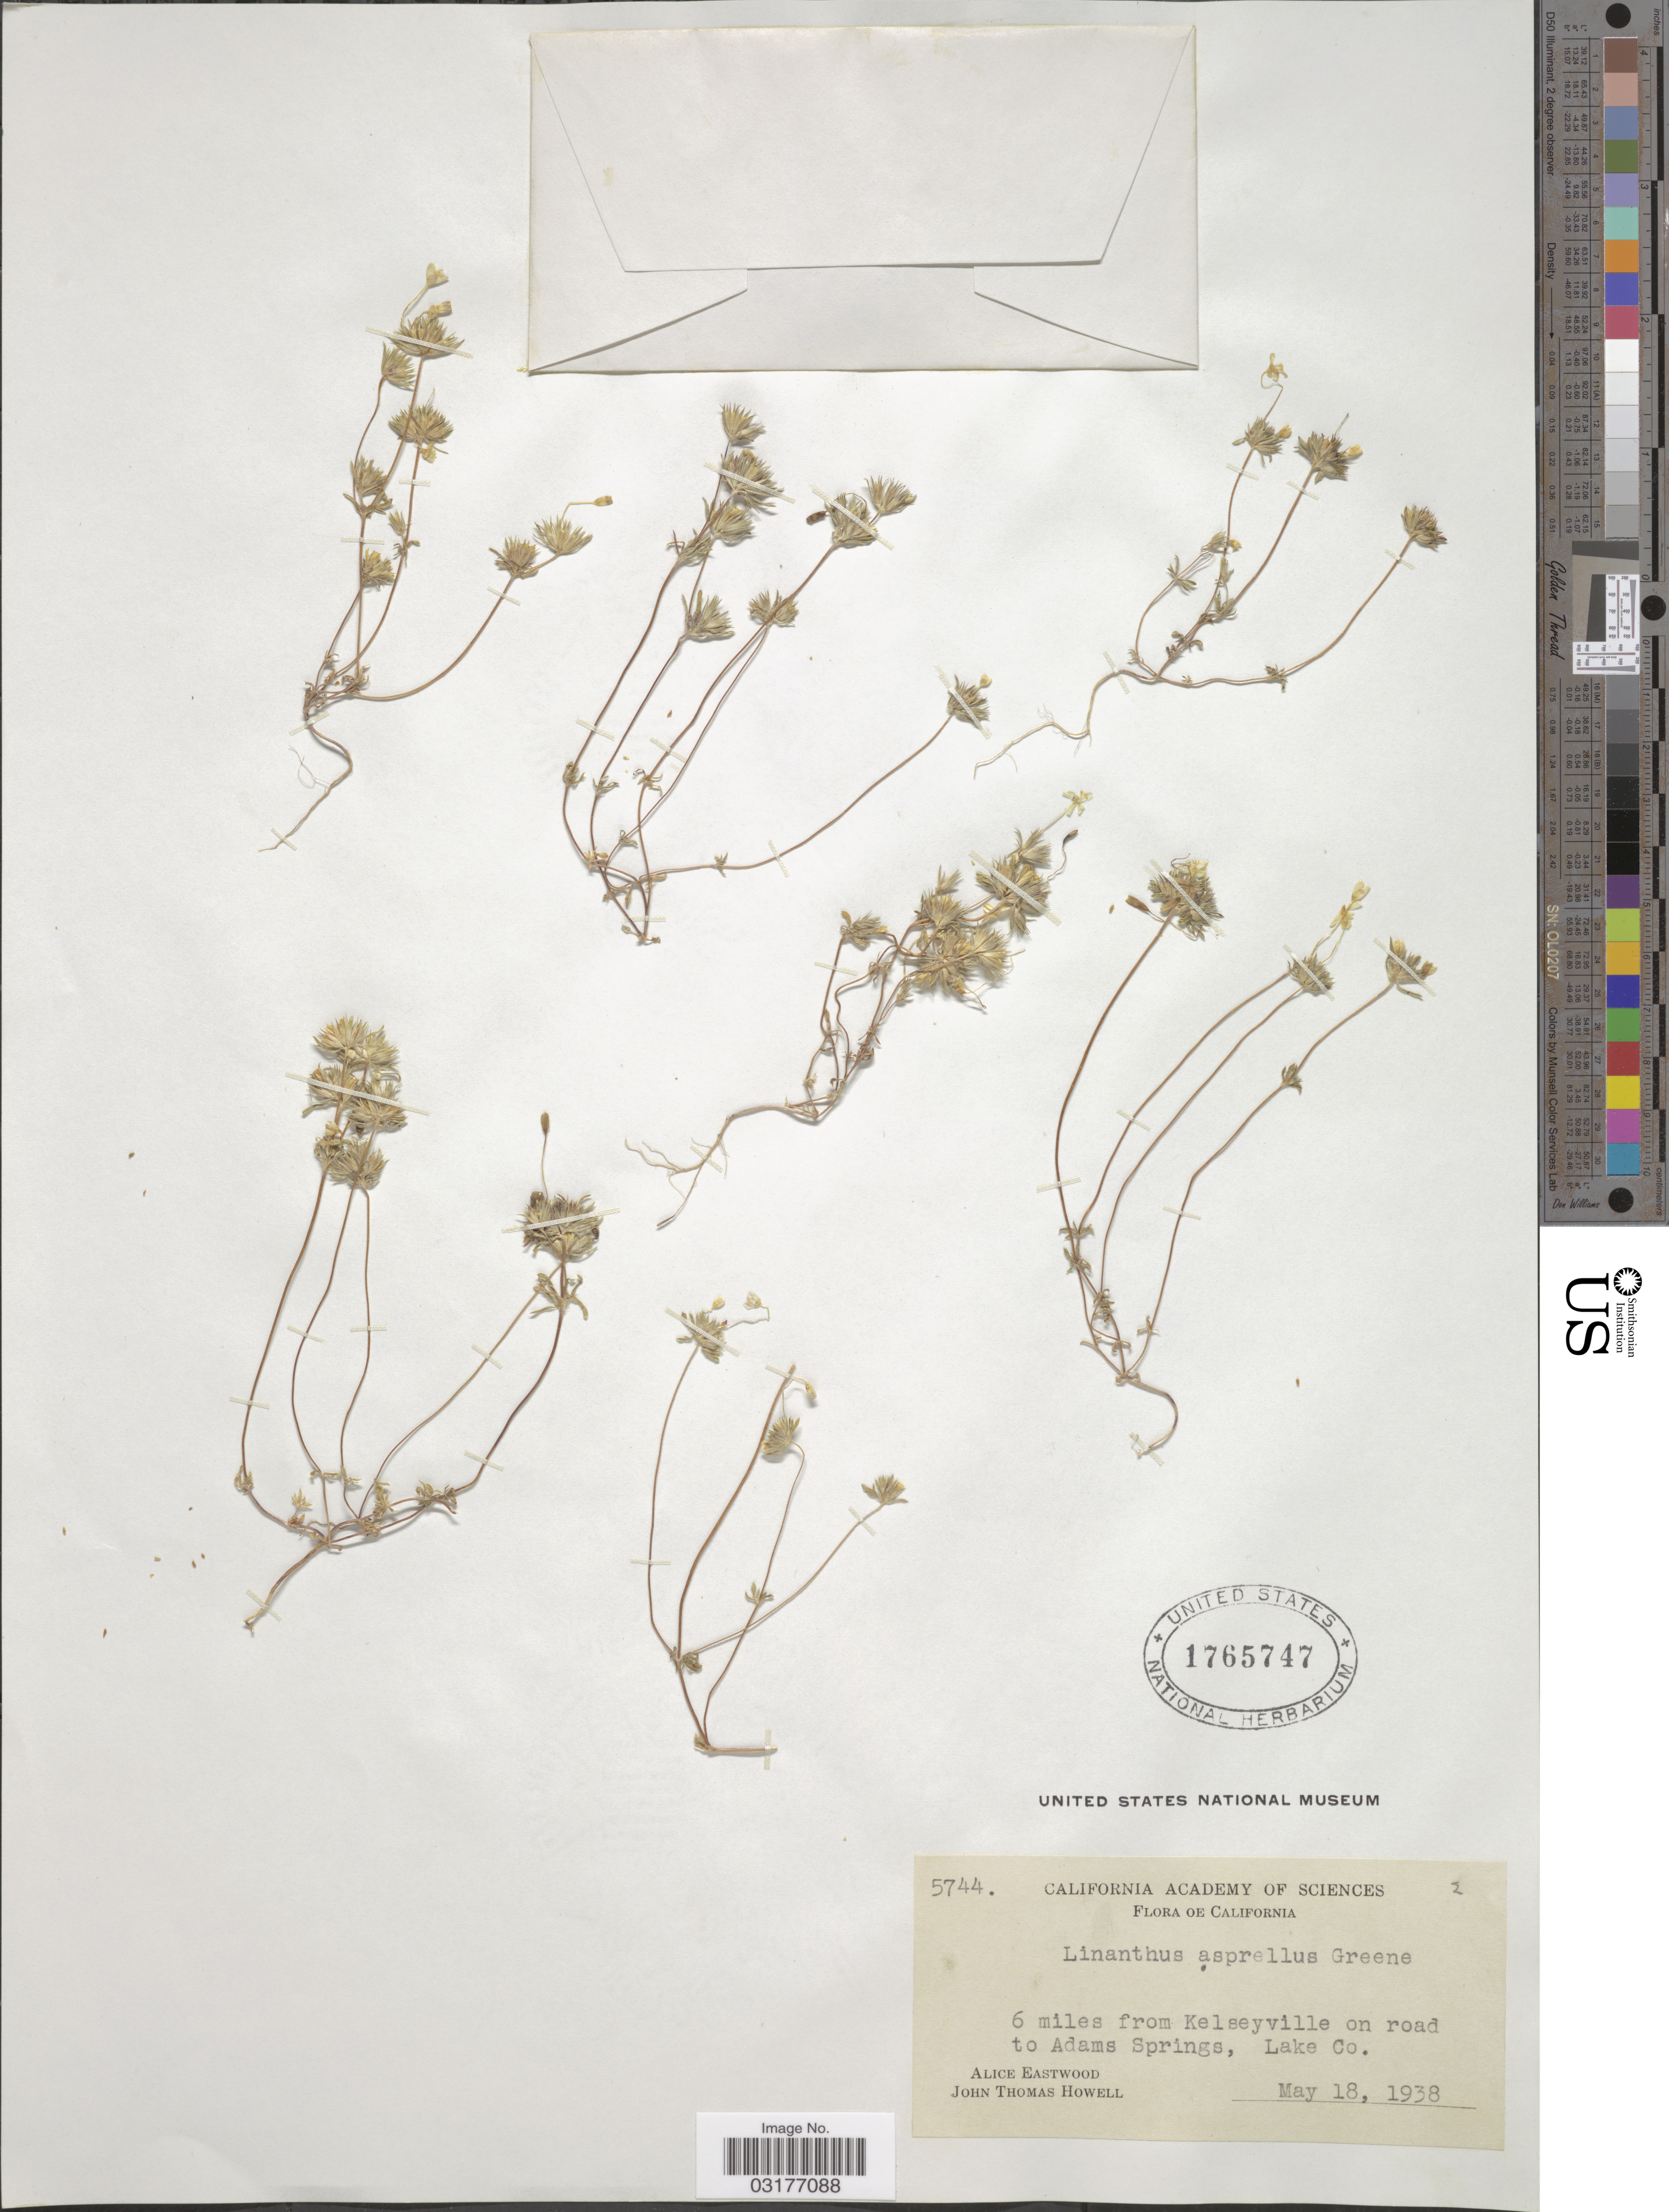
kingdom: Plantae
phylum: Tracheophyta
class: Magnoliopsida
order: Ericales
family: Polemoniaceae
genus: Linanthus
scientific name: Linanthus asprellus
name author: Green ex C.F. Baker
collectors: A. Eastwood & J. T. Howell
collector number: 5744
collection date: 1938-05-18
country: United States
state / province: California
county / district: Lake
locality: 6 miles from Kelseyville on road to Adams Springs, Lake Co.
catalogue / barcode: US 1765747